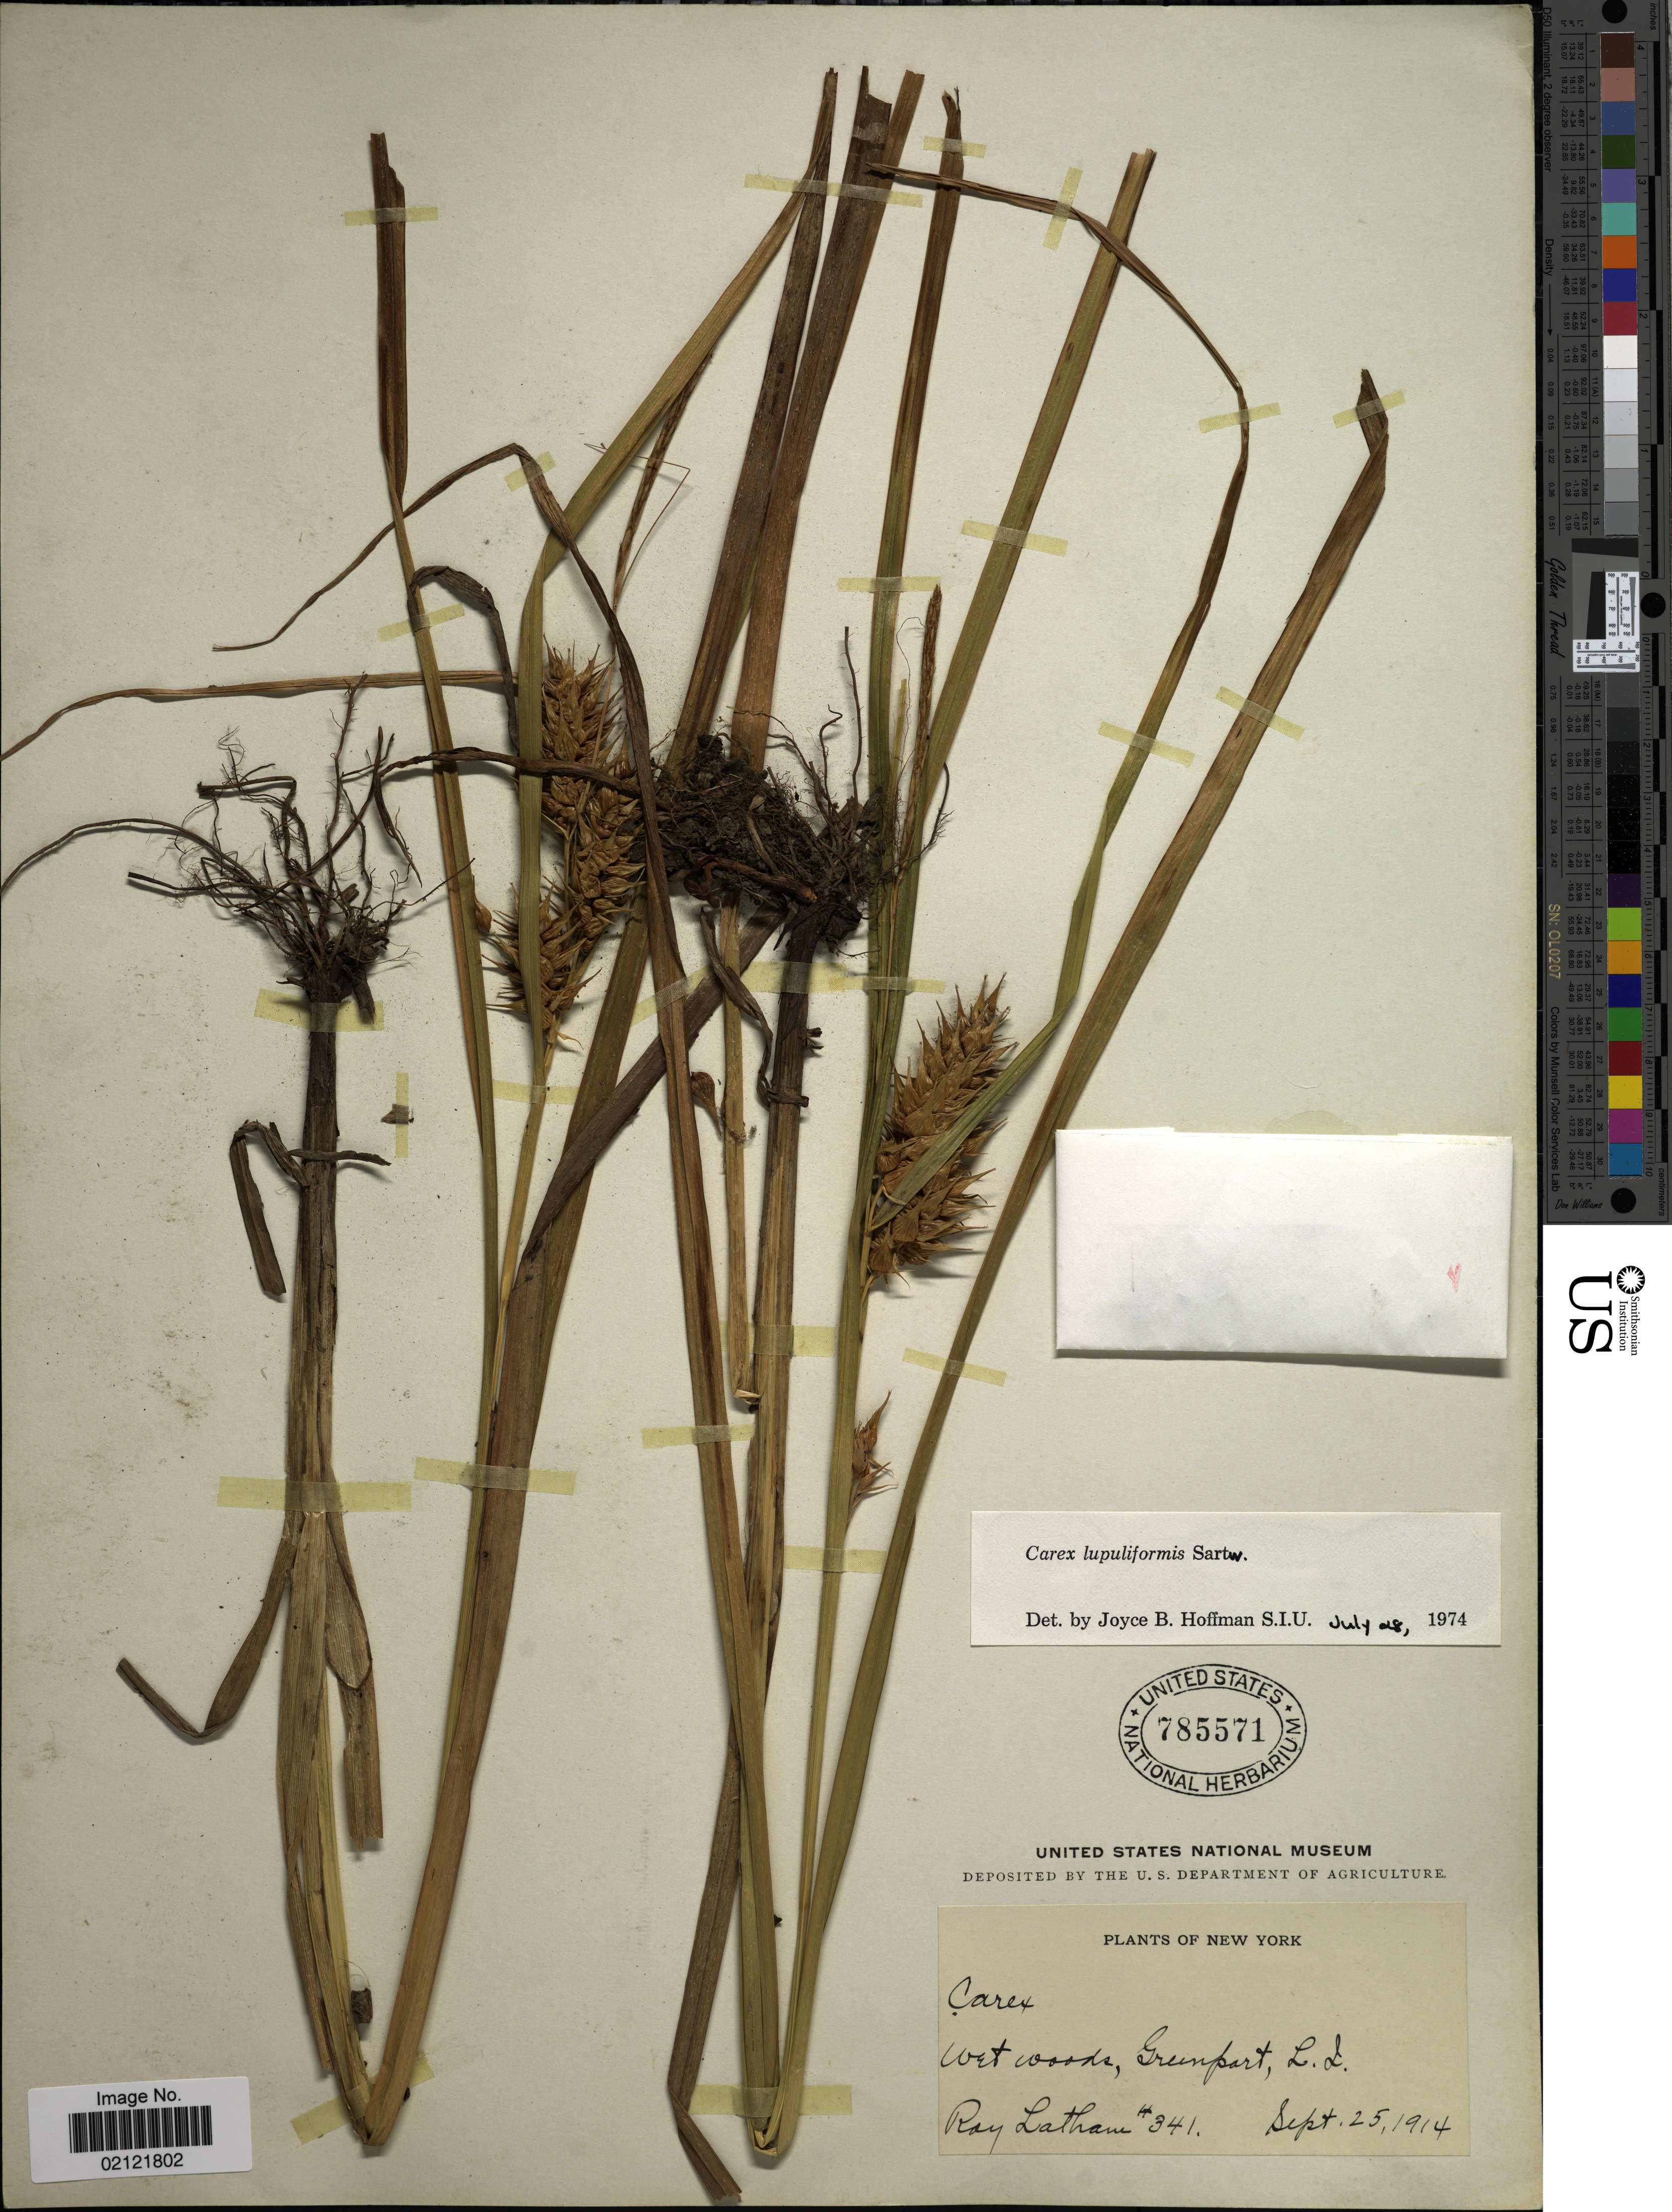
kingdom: Plantae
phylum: Tracheophyta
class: Liliopsida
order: Poales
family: Cyperaceae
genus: Carex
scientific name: Carex lupuliformis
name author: Sartwell ex Dewey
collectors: R. Latham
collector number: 341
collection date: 1914-09-25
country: United States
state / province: New York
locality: Wet Woods, Greenpart, L.L.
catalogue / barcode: US 785571